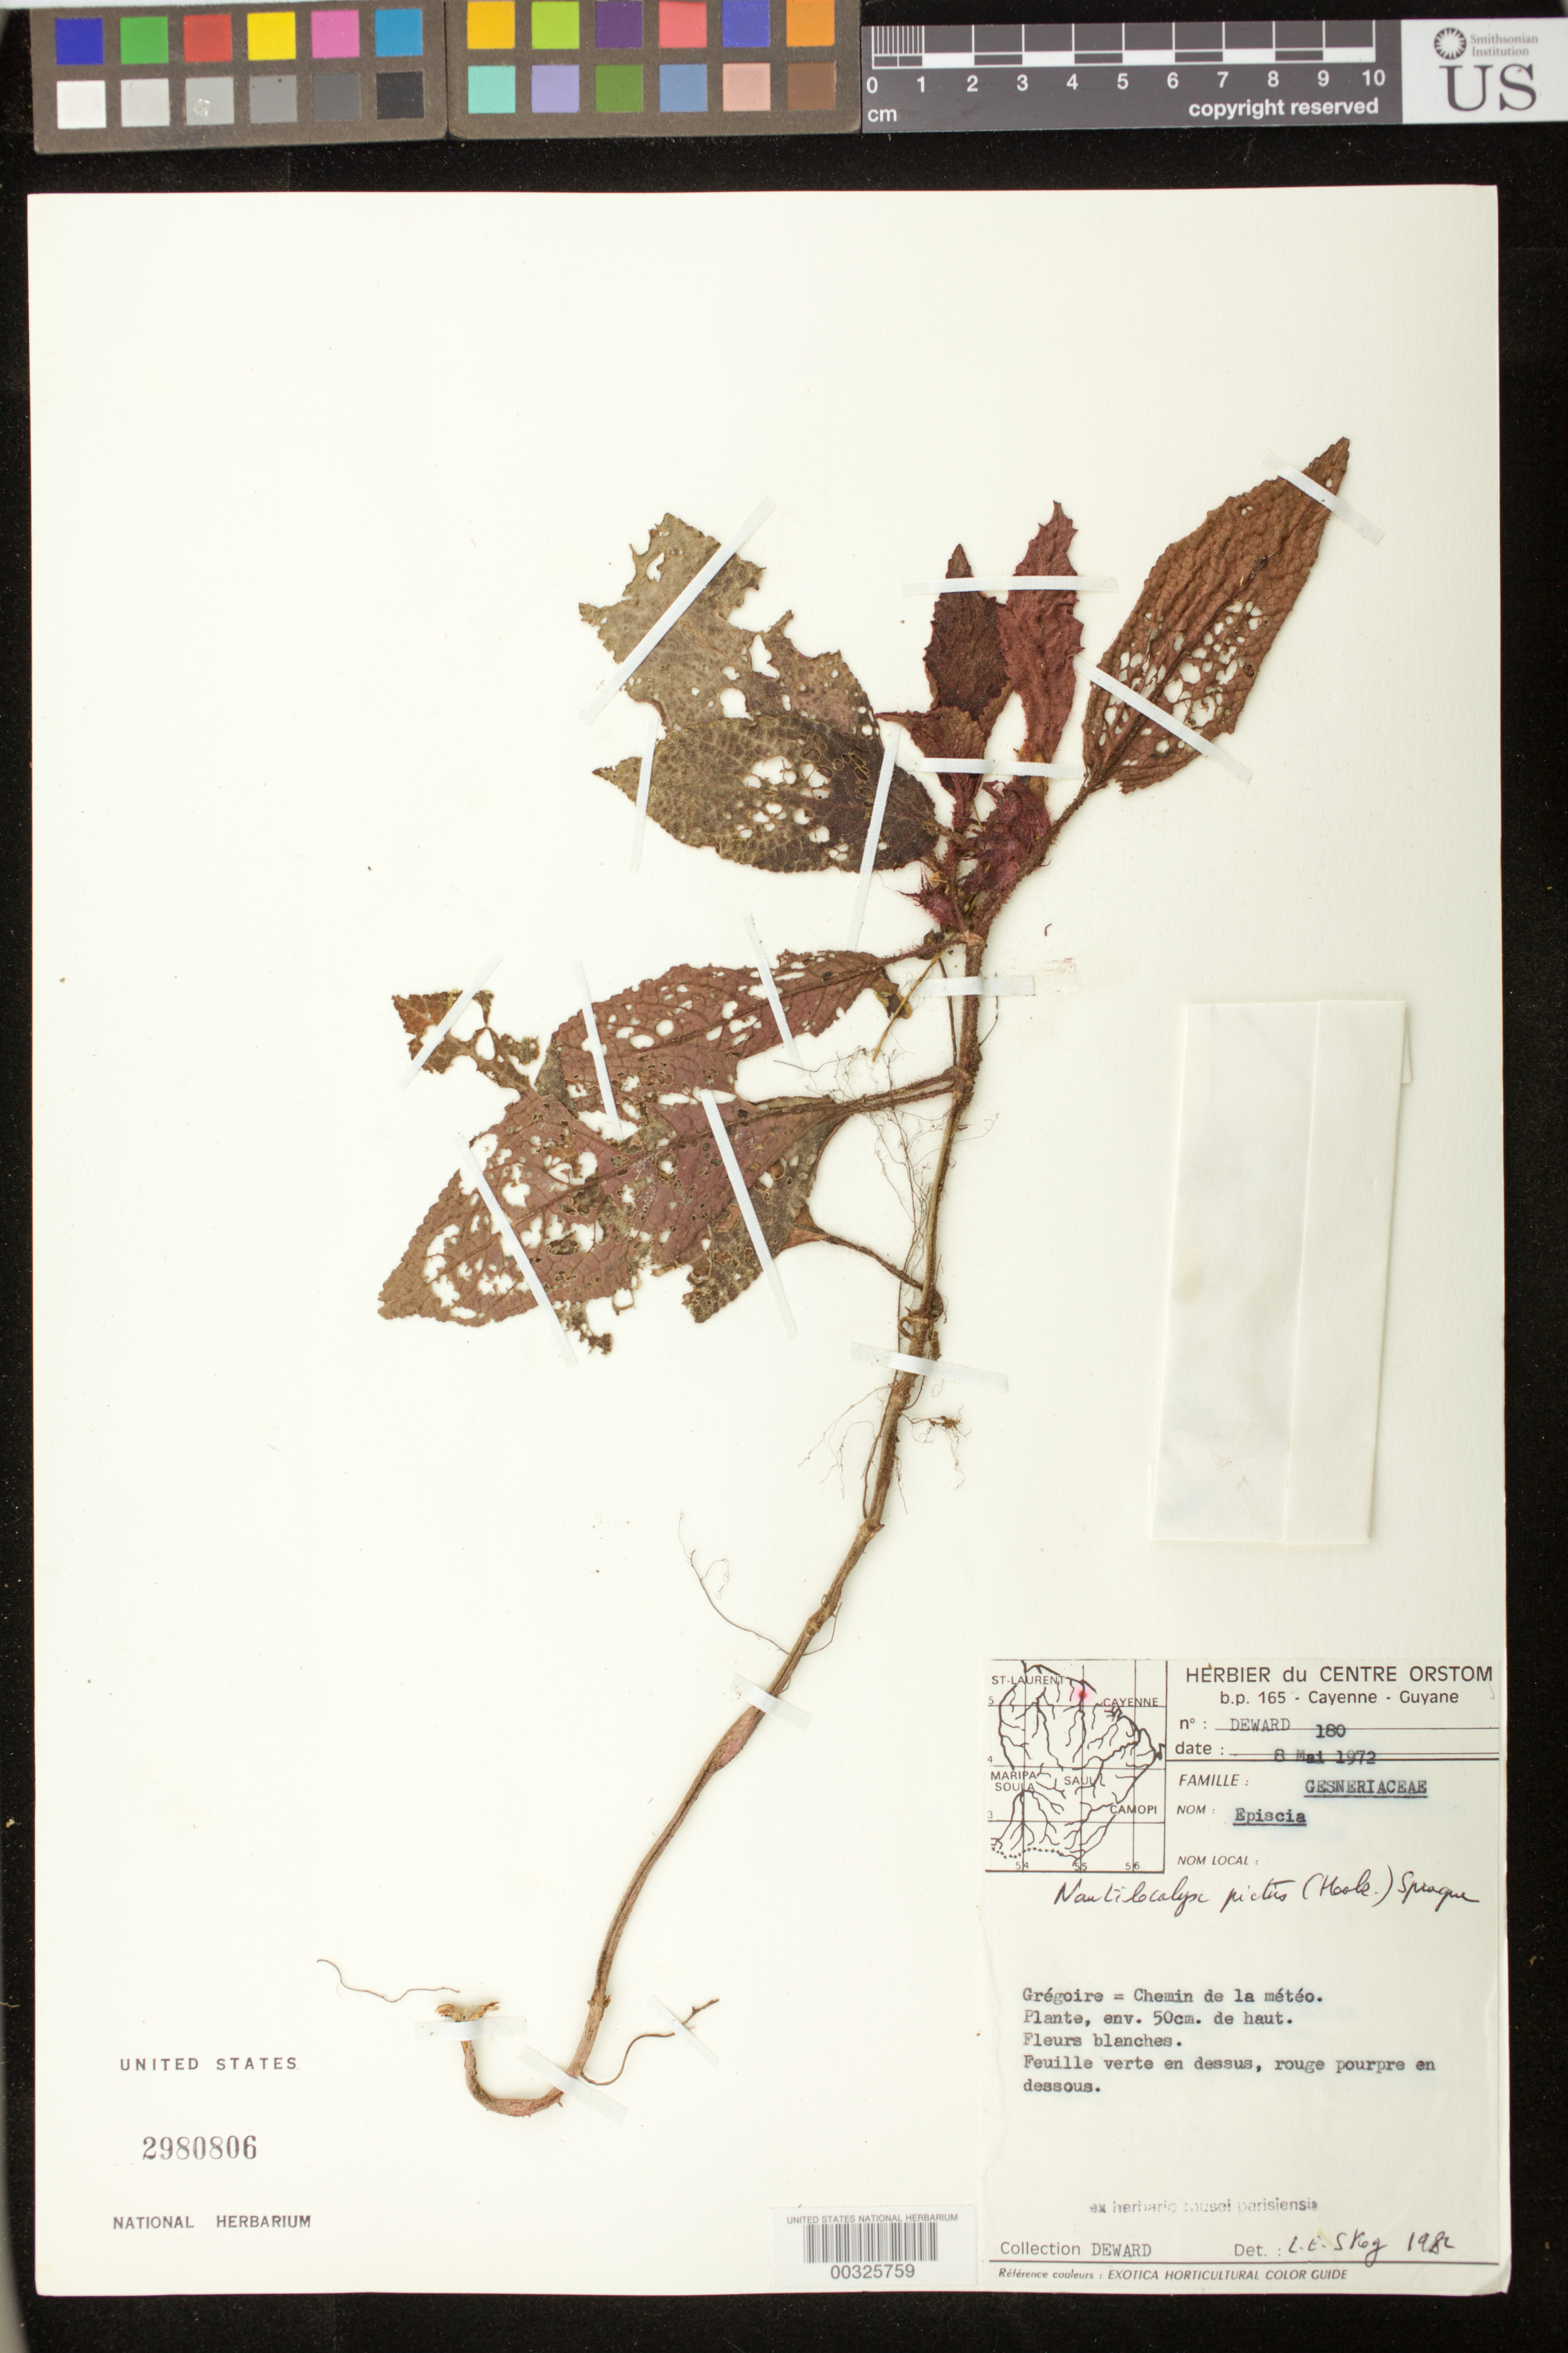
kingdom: Plantae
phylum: Tracheophyta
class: Magnoliopsida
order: Lamiales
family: Gesneriaceae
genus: Nautilocalyx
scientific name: Nautilocalyx pictus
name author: (Hook.) Sprague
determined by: Skog, Laurence E.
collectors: G. Deward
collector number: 180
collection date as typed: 08 May 1972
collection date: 1972-05-08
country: French Guiana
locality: Grégoire = Chemin de la météo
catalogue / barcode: US 2980806